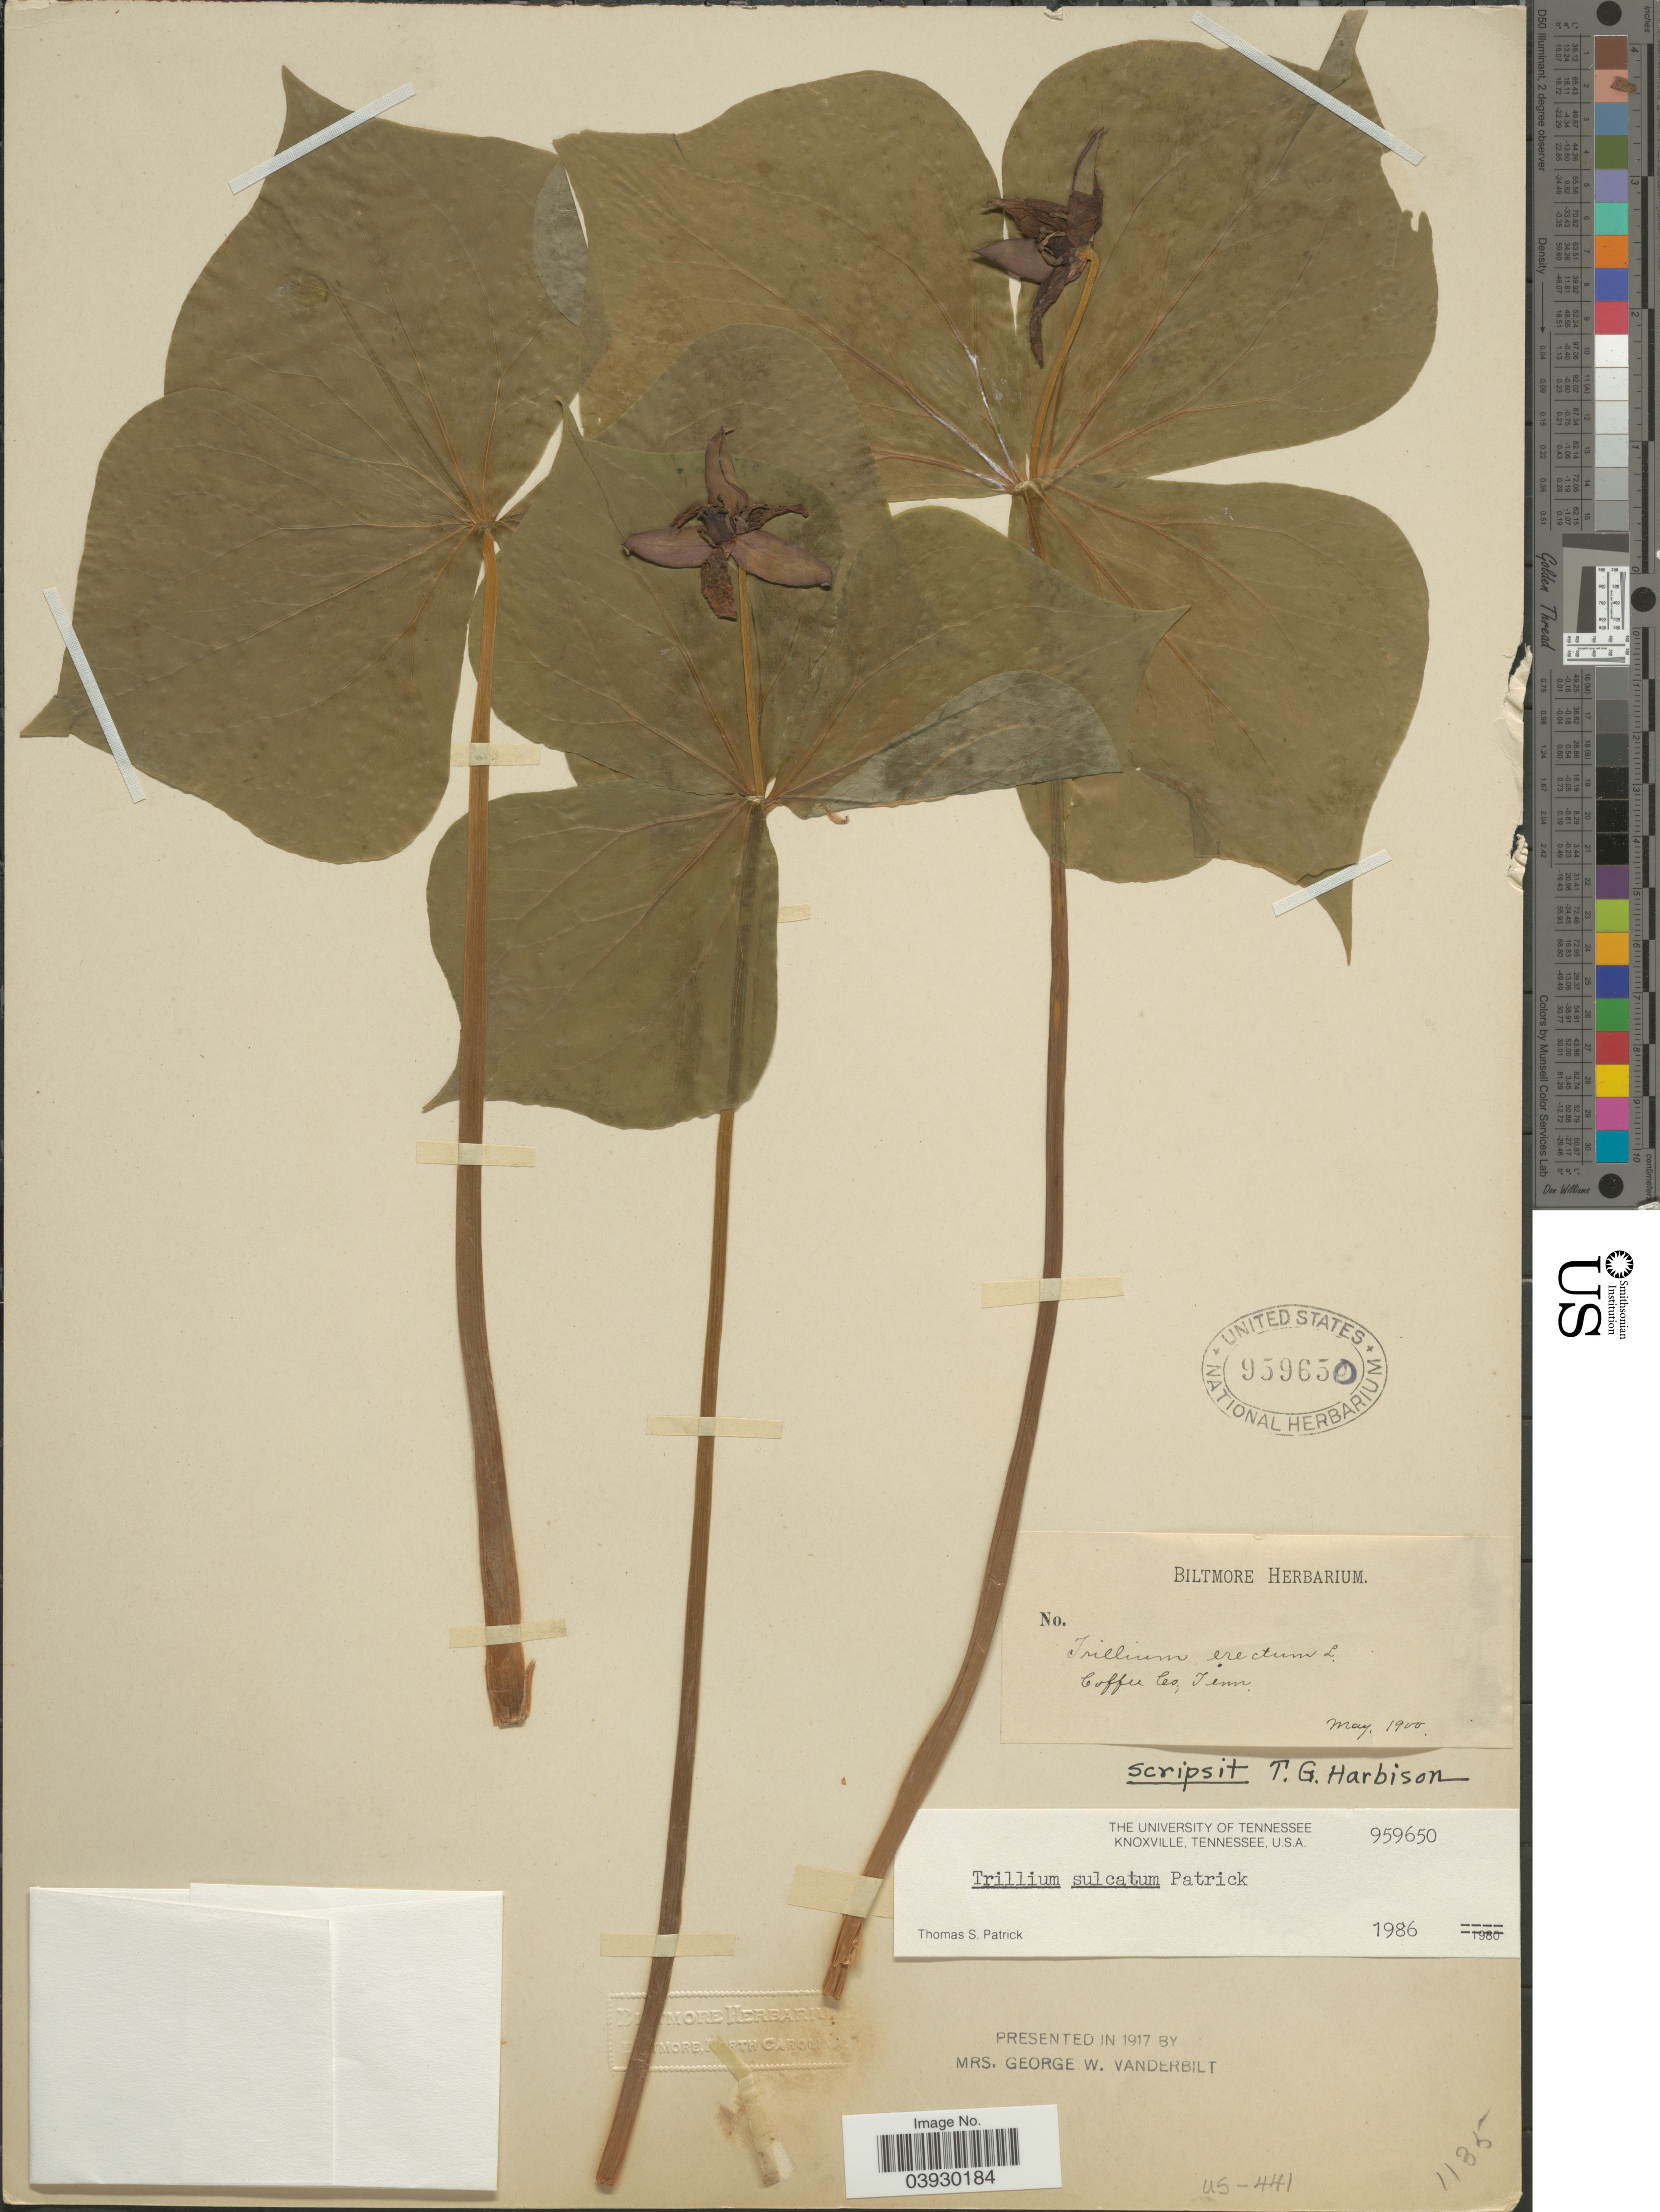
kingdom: Plantae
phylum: Tracheophyta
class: Liliopsida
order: Liliales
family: Melanthiaceae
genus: Trillium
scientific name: Trillium sulcatum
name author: T.S. Patrick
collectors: ex herb. Biltmore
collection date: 1900-05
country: United States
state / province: Tennessee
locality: Coffee Co.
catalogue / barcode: US 959650